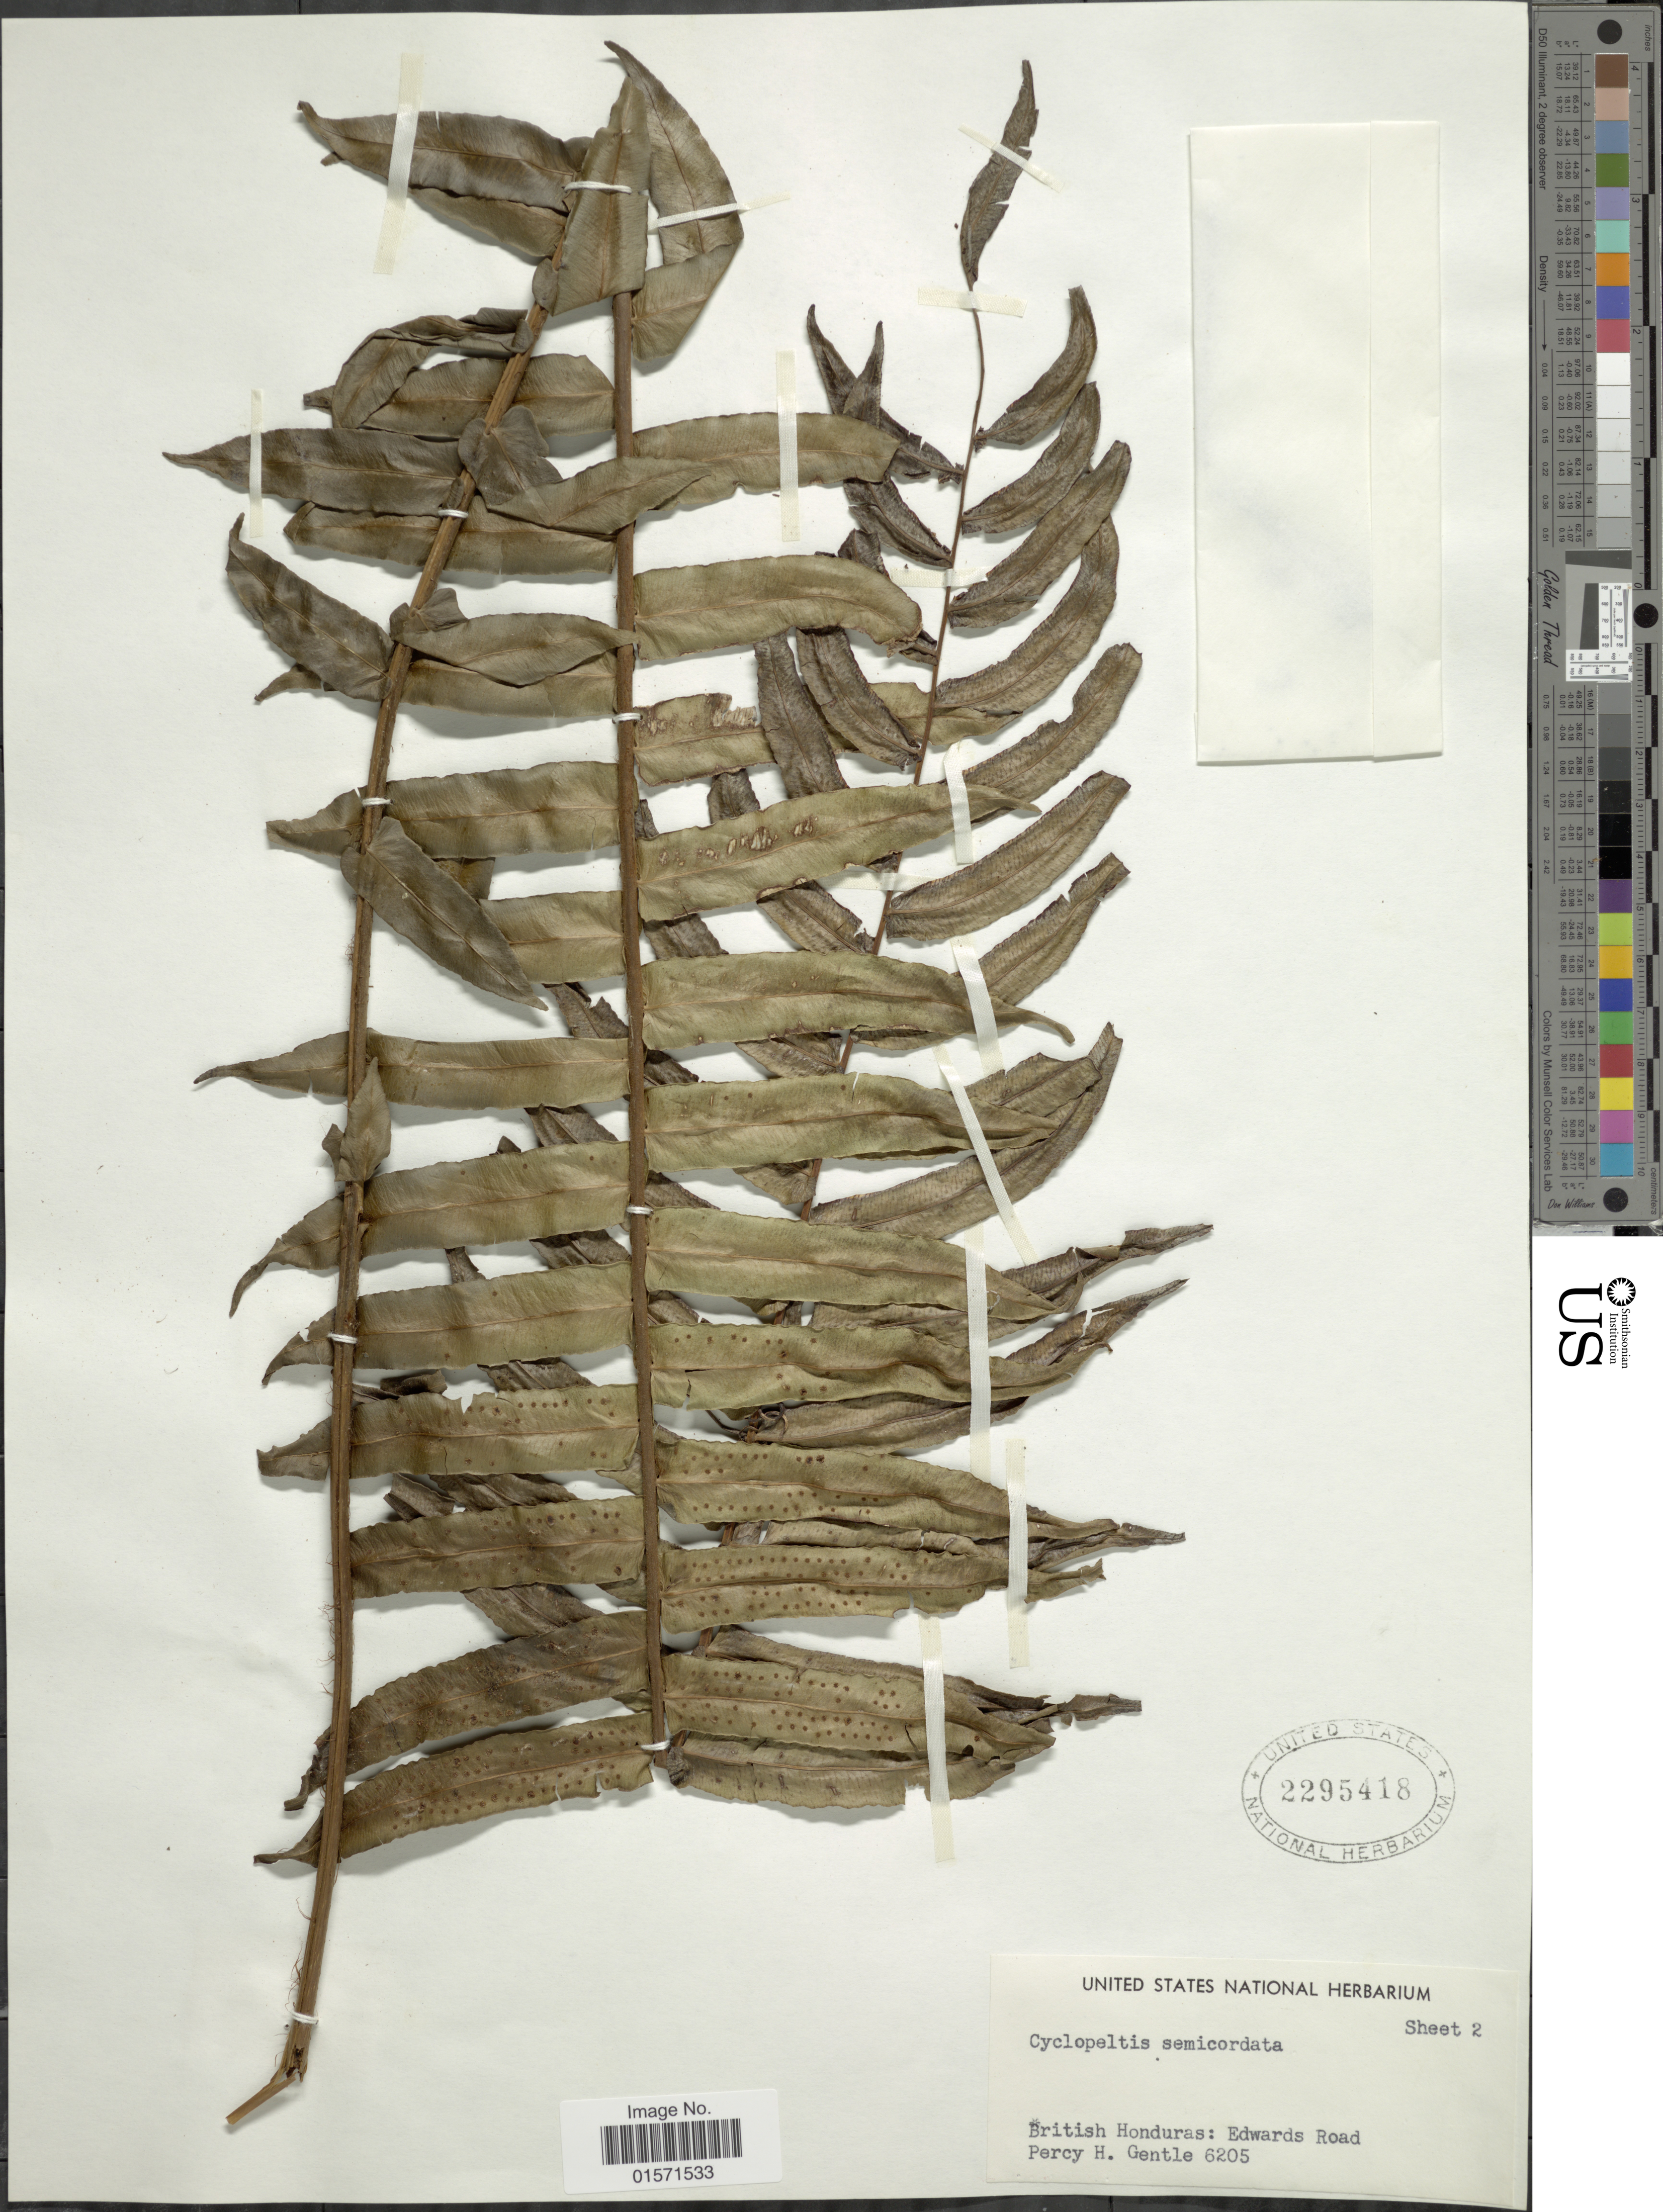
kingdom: Plantae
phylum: Tracheophyta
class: Polypodiopsida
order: Polypodiales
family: Lomariopsidaceae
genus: Cyclopeltis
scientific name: Cyclopeltis semicordata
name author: (Sw.) J. Sm.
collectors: P. H. Gentle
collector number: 6205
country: Belize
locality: British Honduras: Edwards Road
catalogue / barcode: US 2295418